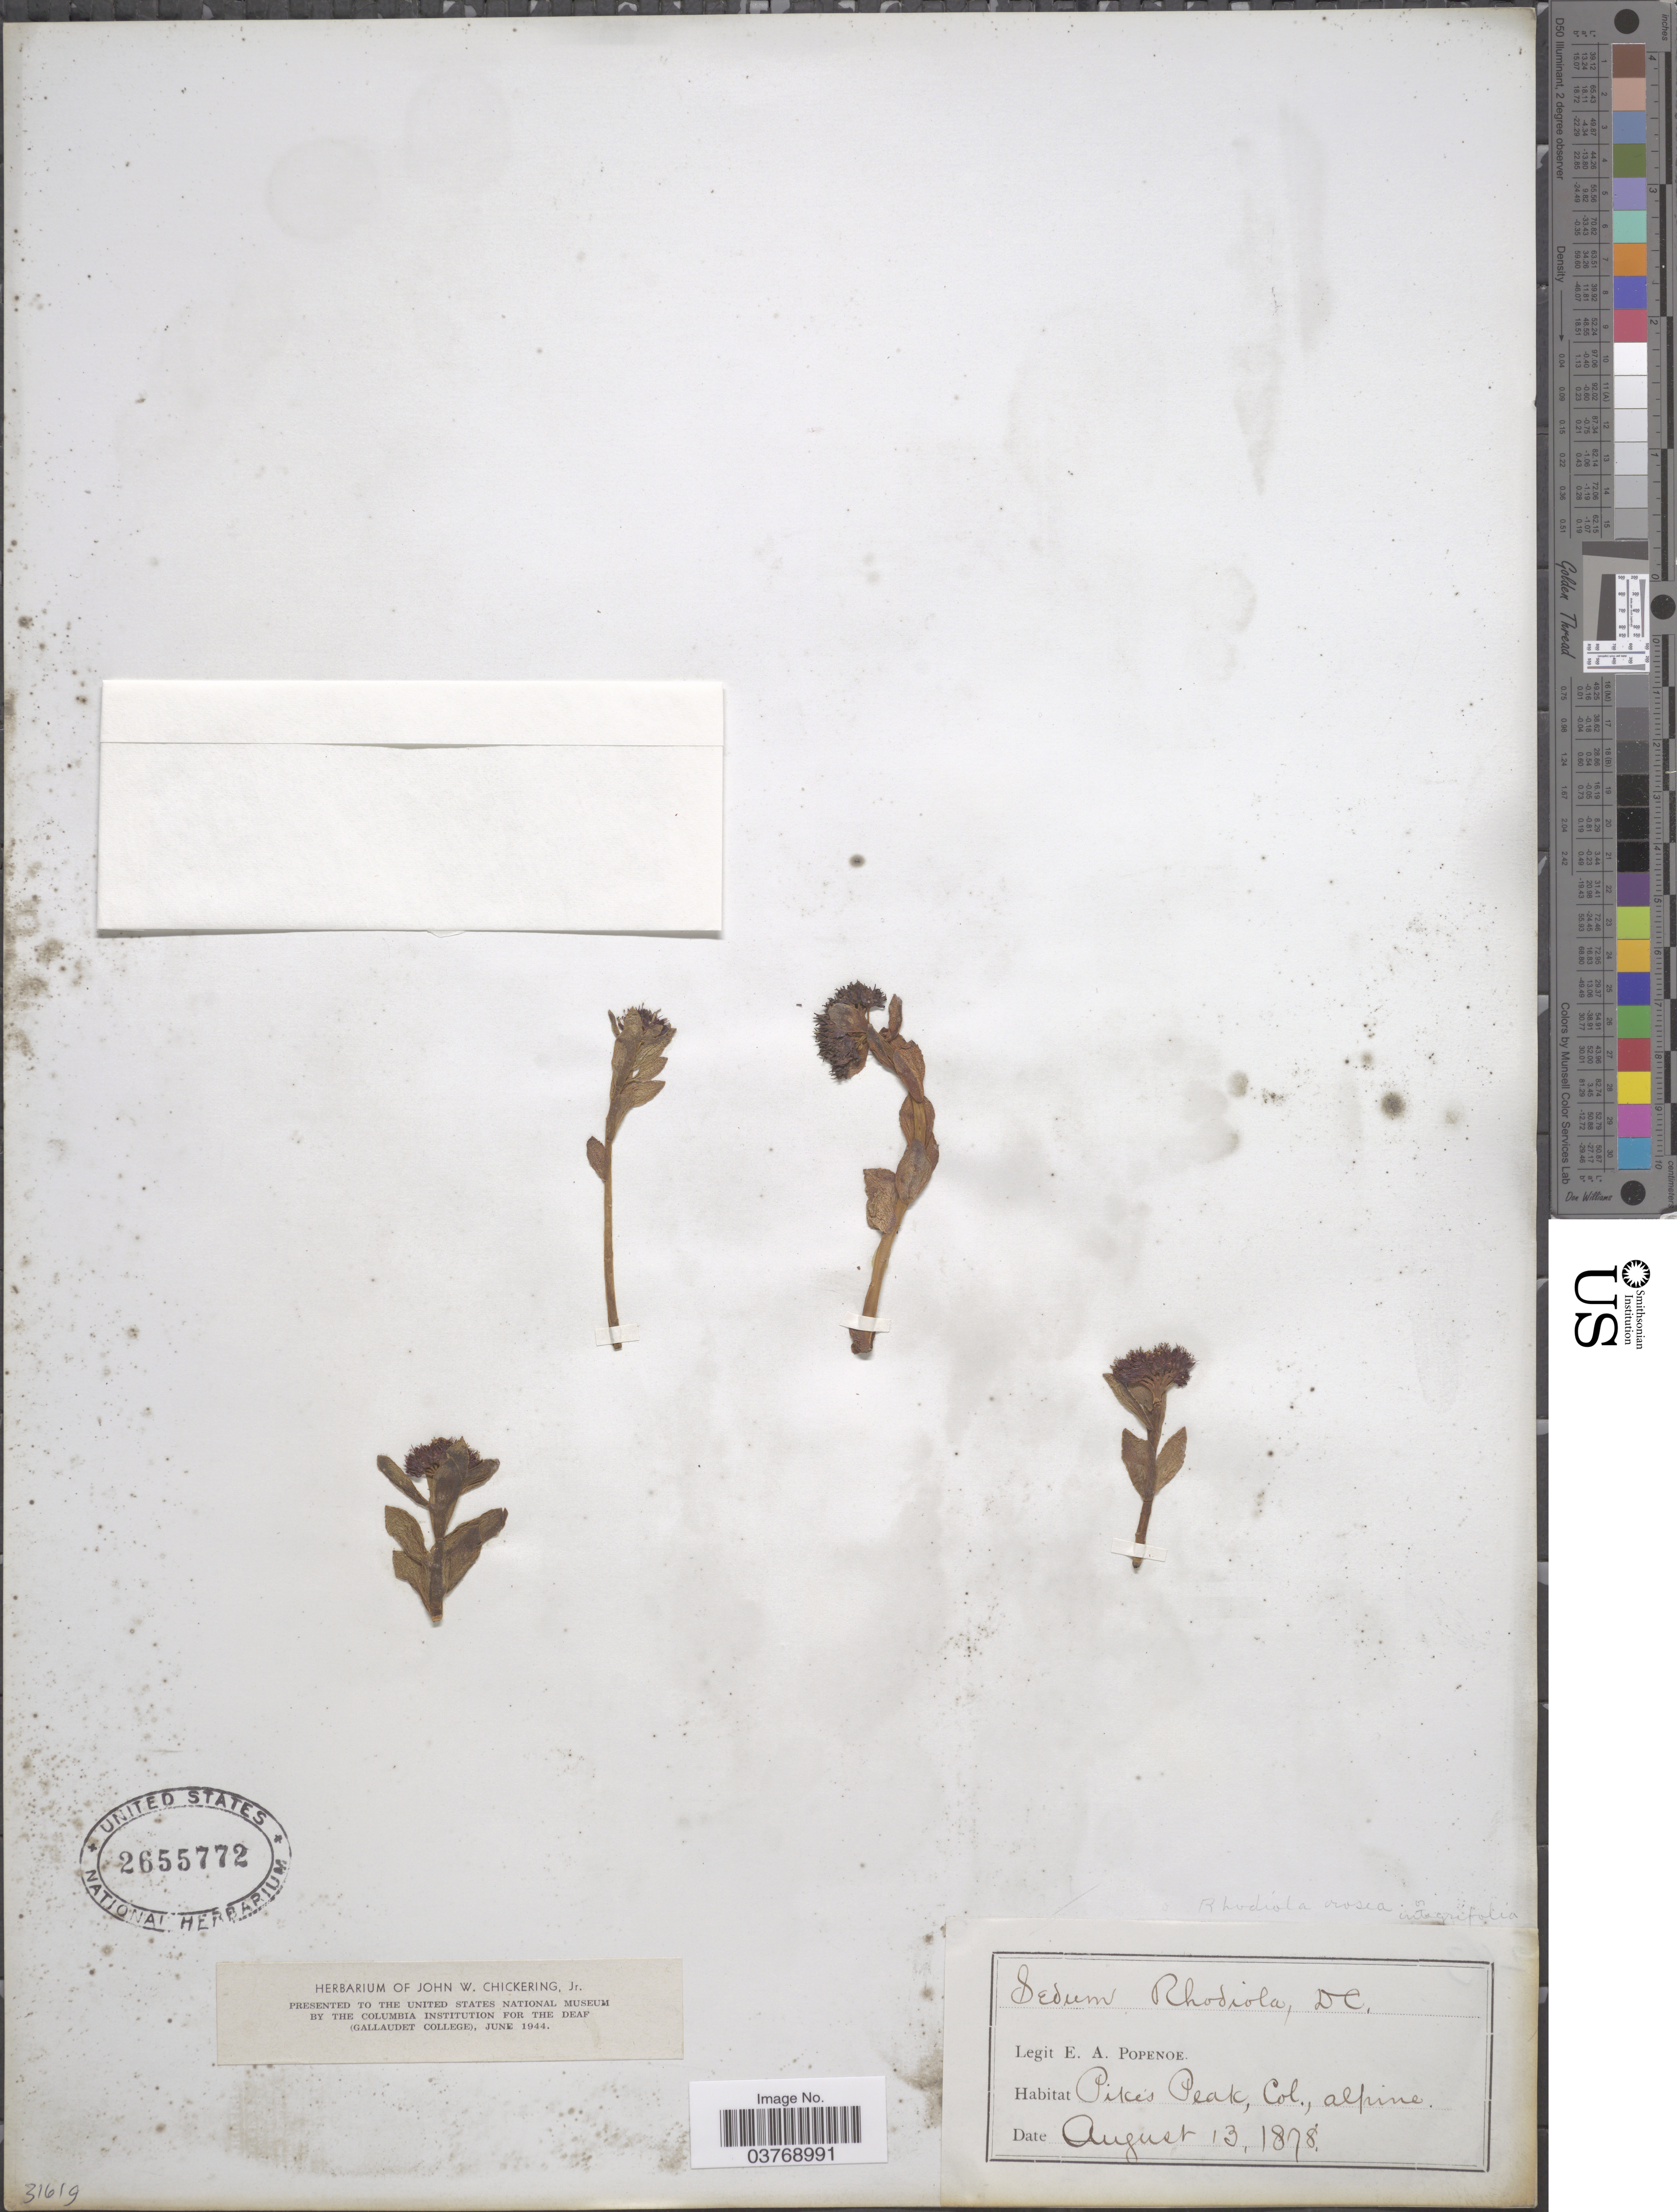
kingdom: Plantae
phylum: Tracheophyta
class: Magnoliopsida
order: Saxifragales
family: Crassulaceae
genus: Rhodiola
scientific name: Rhodiola integrifolia subsp. integrifolia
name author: Raf.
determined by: Strong, Mark T., (BOT), Smithsonian Institution - National Museum of Natural History (UNITED STATES)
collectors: E. A. Popenoe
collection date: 1878-08-13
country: United States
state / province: Colorado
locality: Pike's Peak.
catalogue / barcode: US 2655772